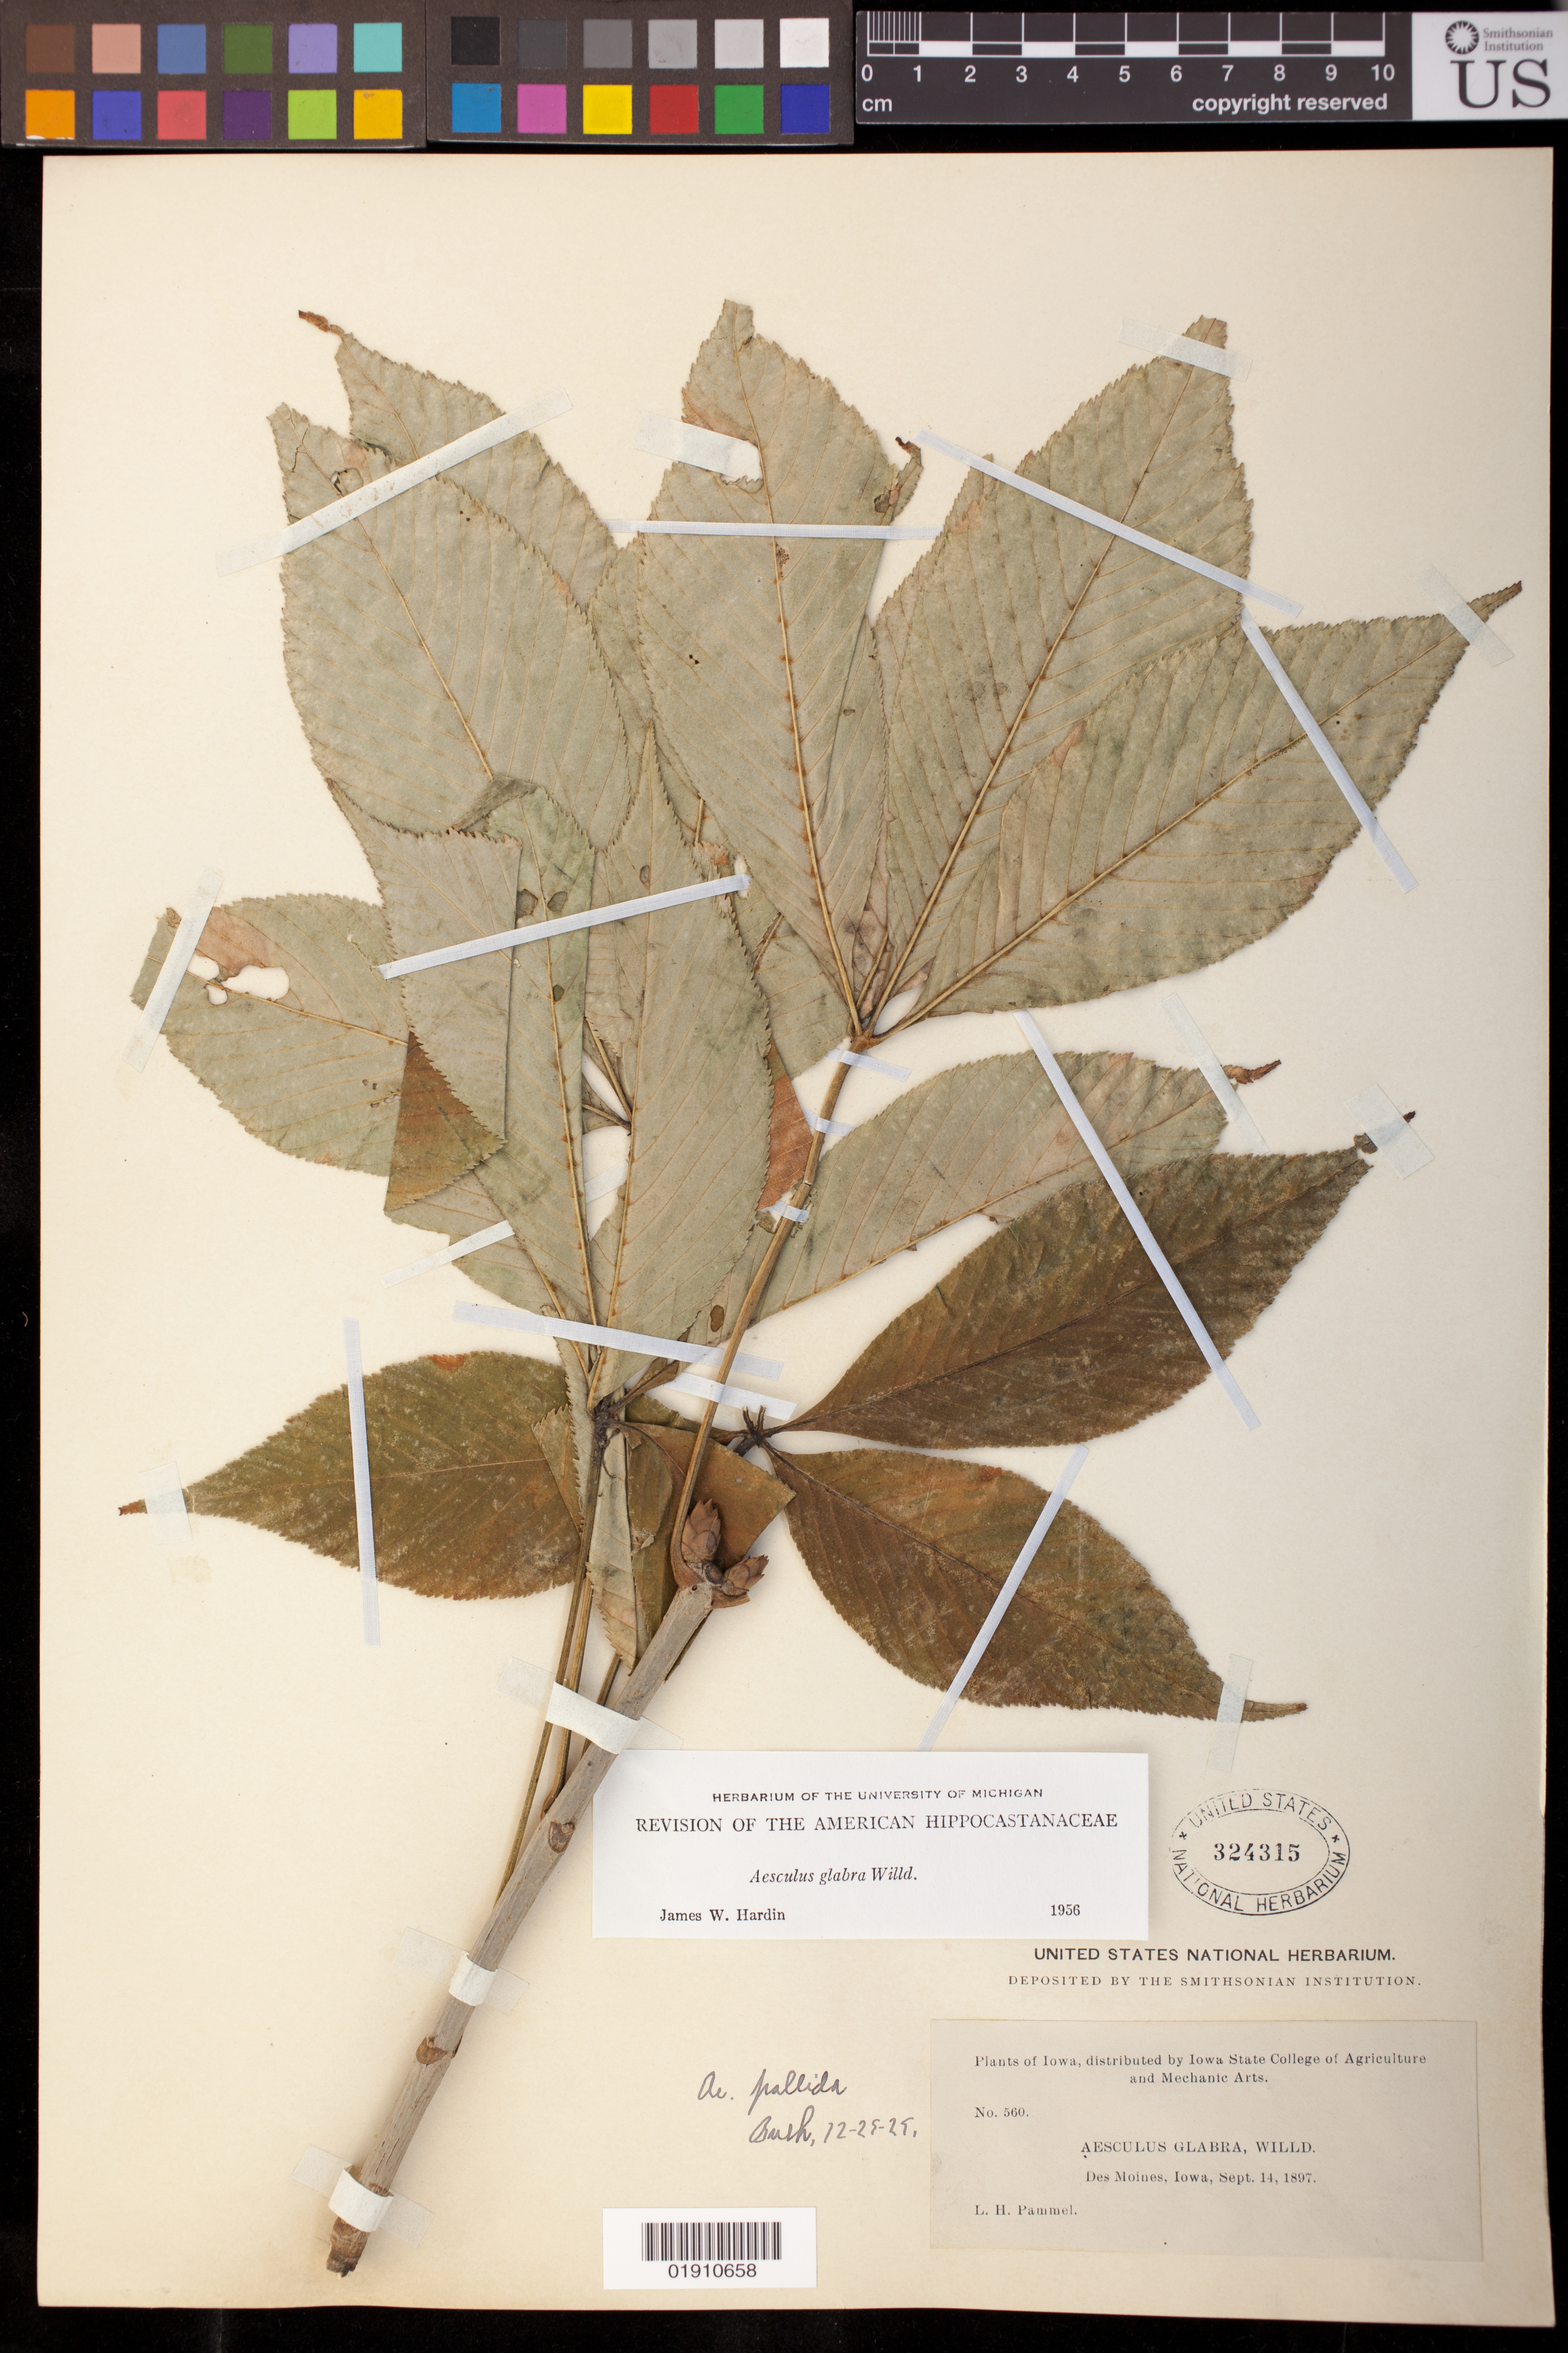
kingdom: Plantae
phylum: Tracheophyta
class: Magnoliopsida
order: Sapindales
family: Sapindaceae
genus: Aesculus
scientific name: Aesculus glabra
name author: Willd.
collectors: L. Pammel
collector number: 560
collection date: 1897-09-14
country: United States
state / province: Iowa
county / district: Polk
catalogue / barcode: US 324315